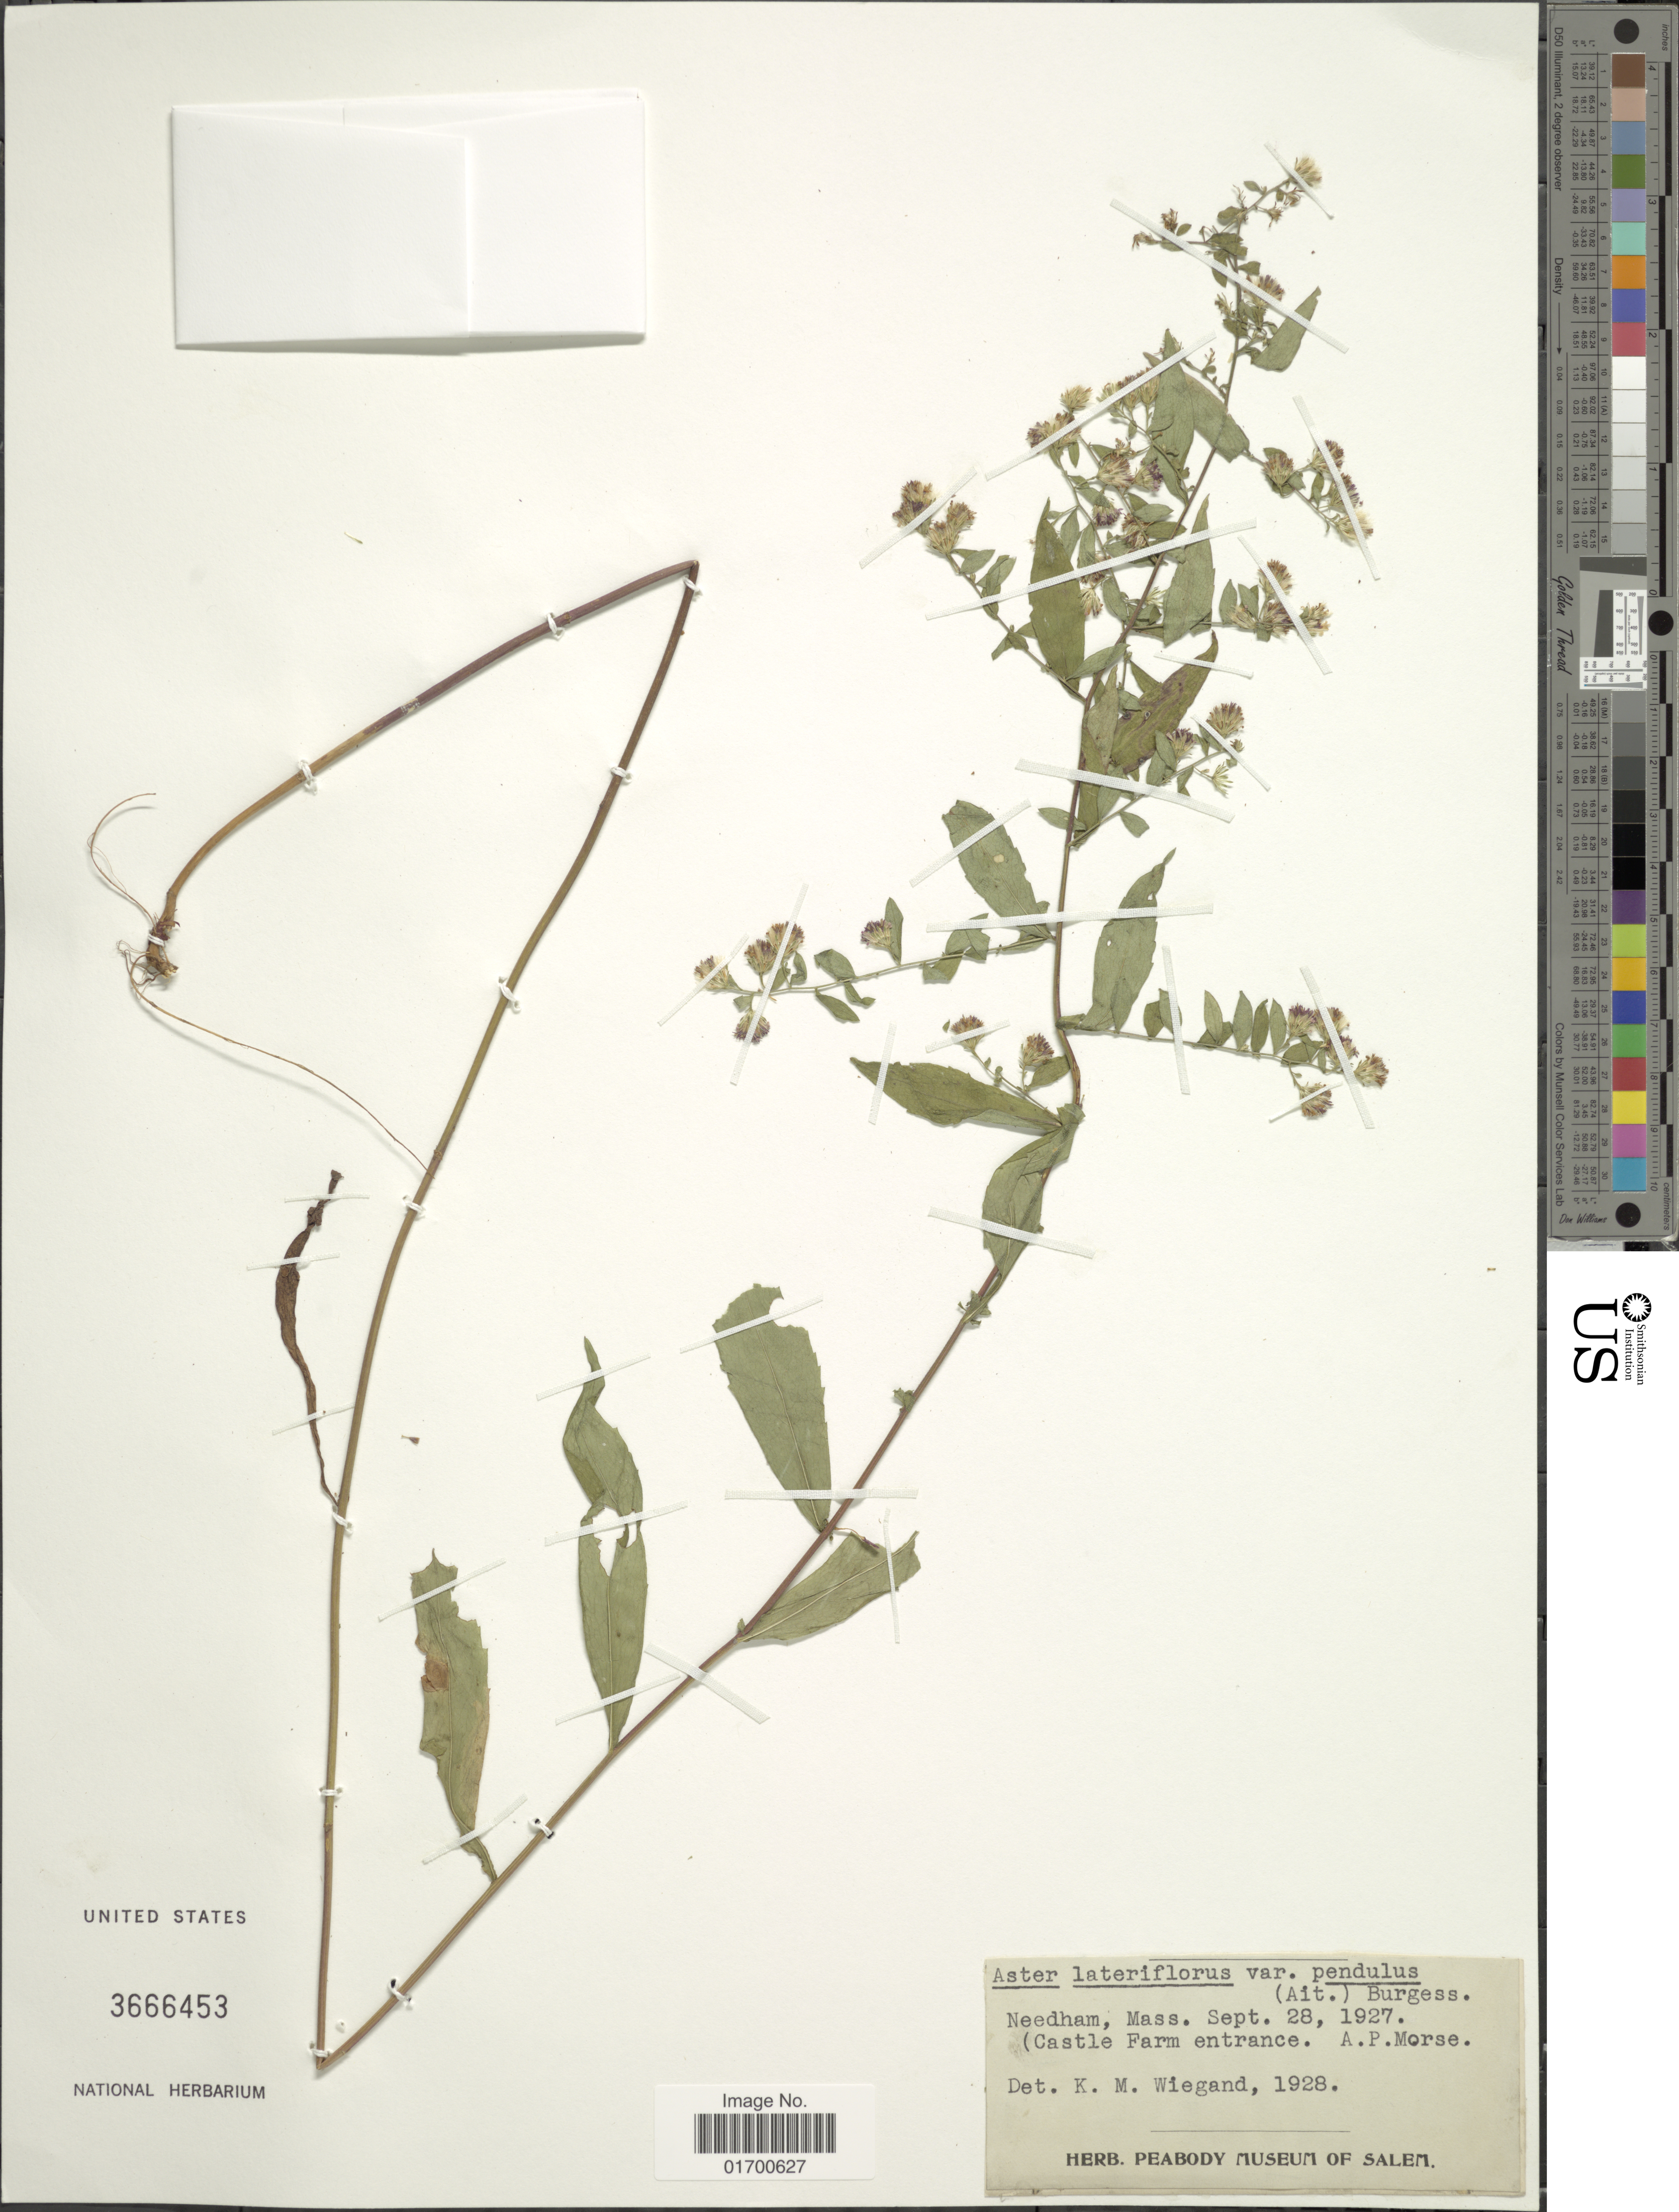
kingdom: Plantae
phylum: Tracheophyta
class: Magnoliopsida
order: Asterales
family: Asteraceae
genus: Symphyotrichum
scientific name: Symphyotrichum lateriflorum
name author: (L.) Á. Löve & D. Löve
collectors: A. Morse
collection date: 1927-09-28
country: United States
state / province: Massachusetts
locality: Needham, Mass., Castle Farm Entrance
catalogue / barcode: US 3666453